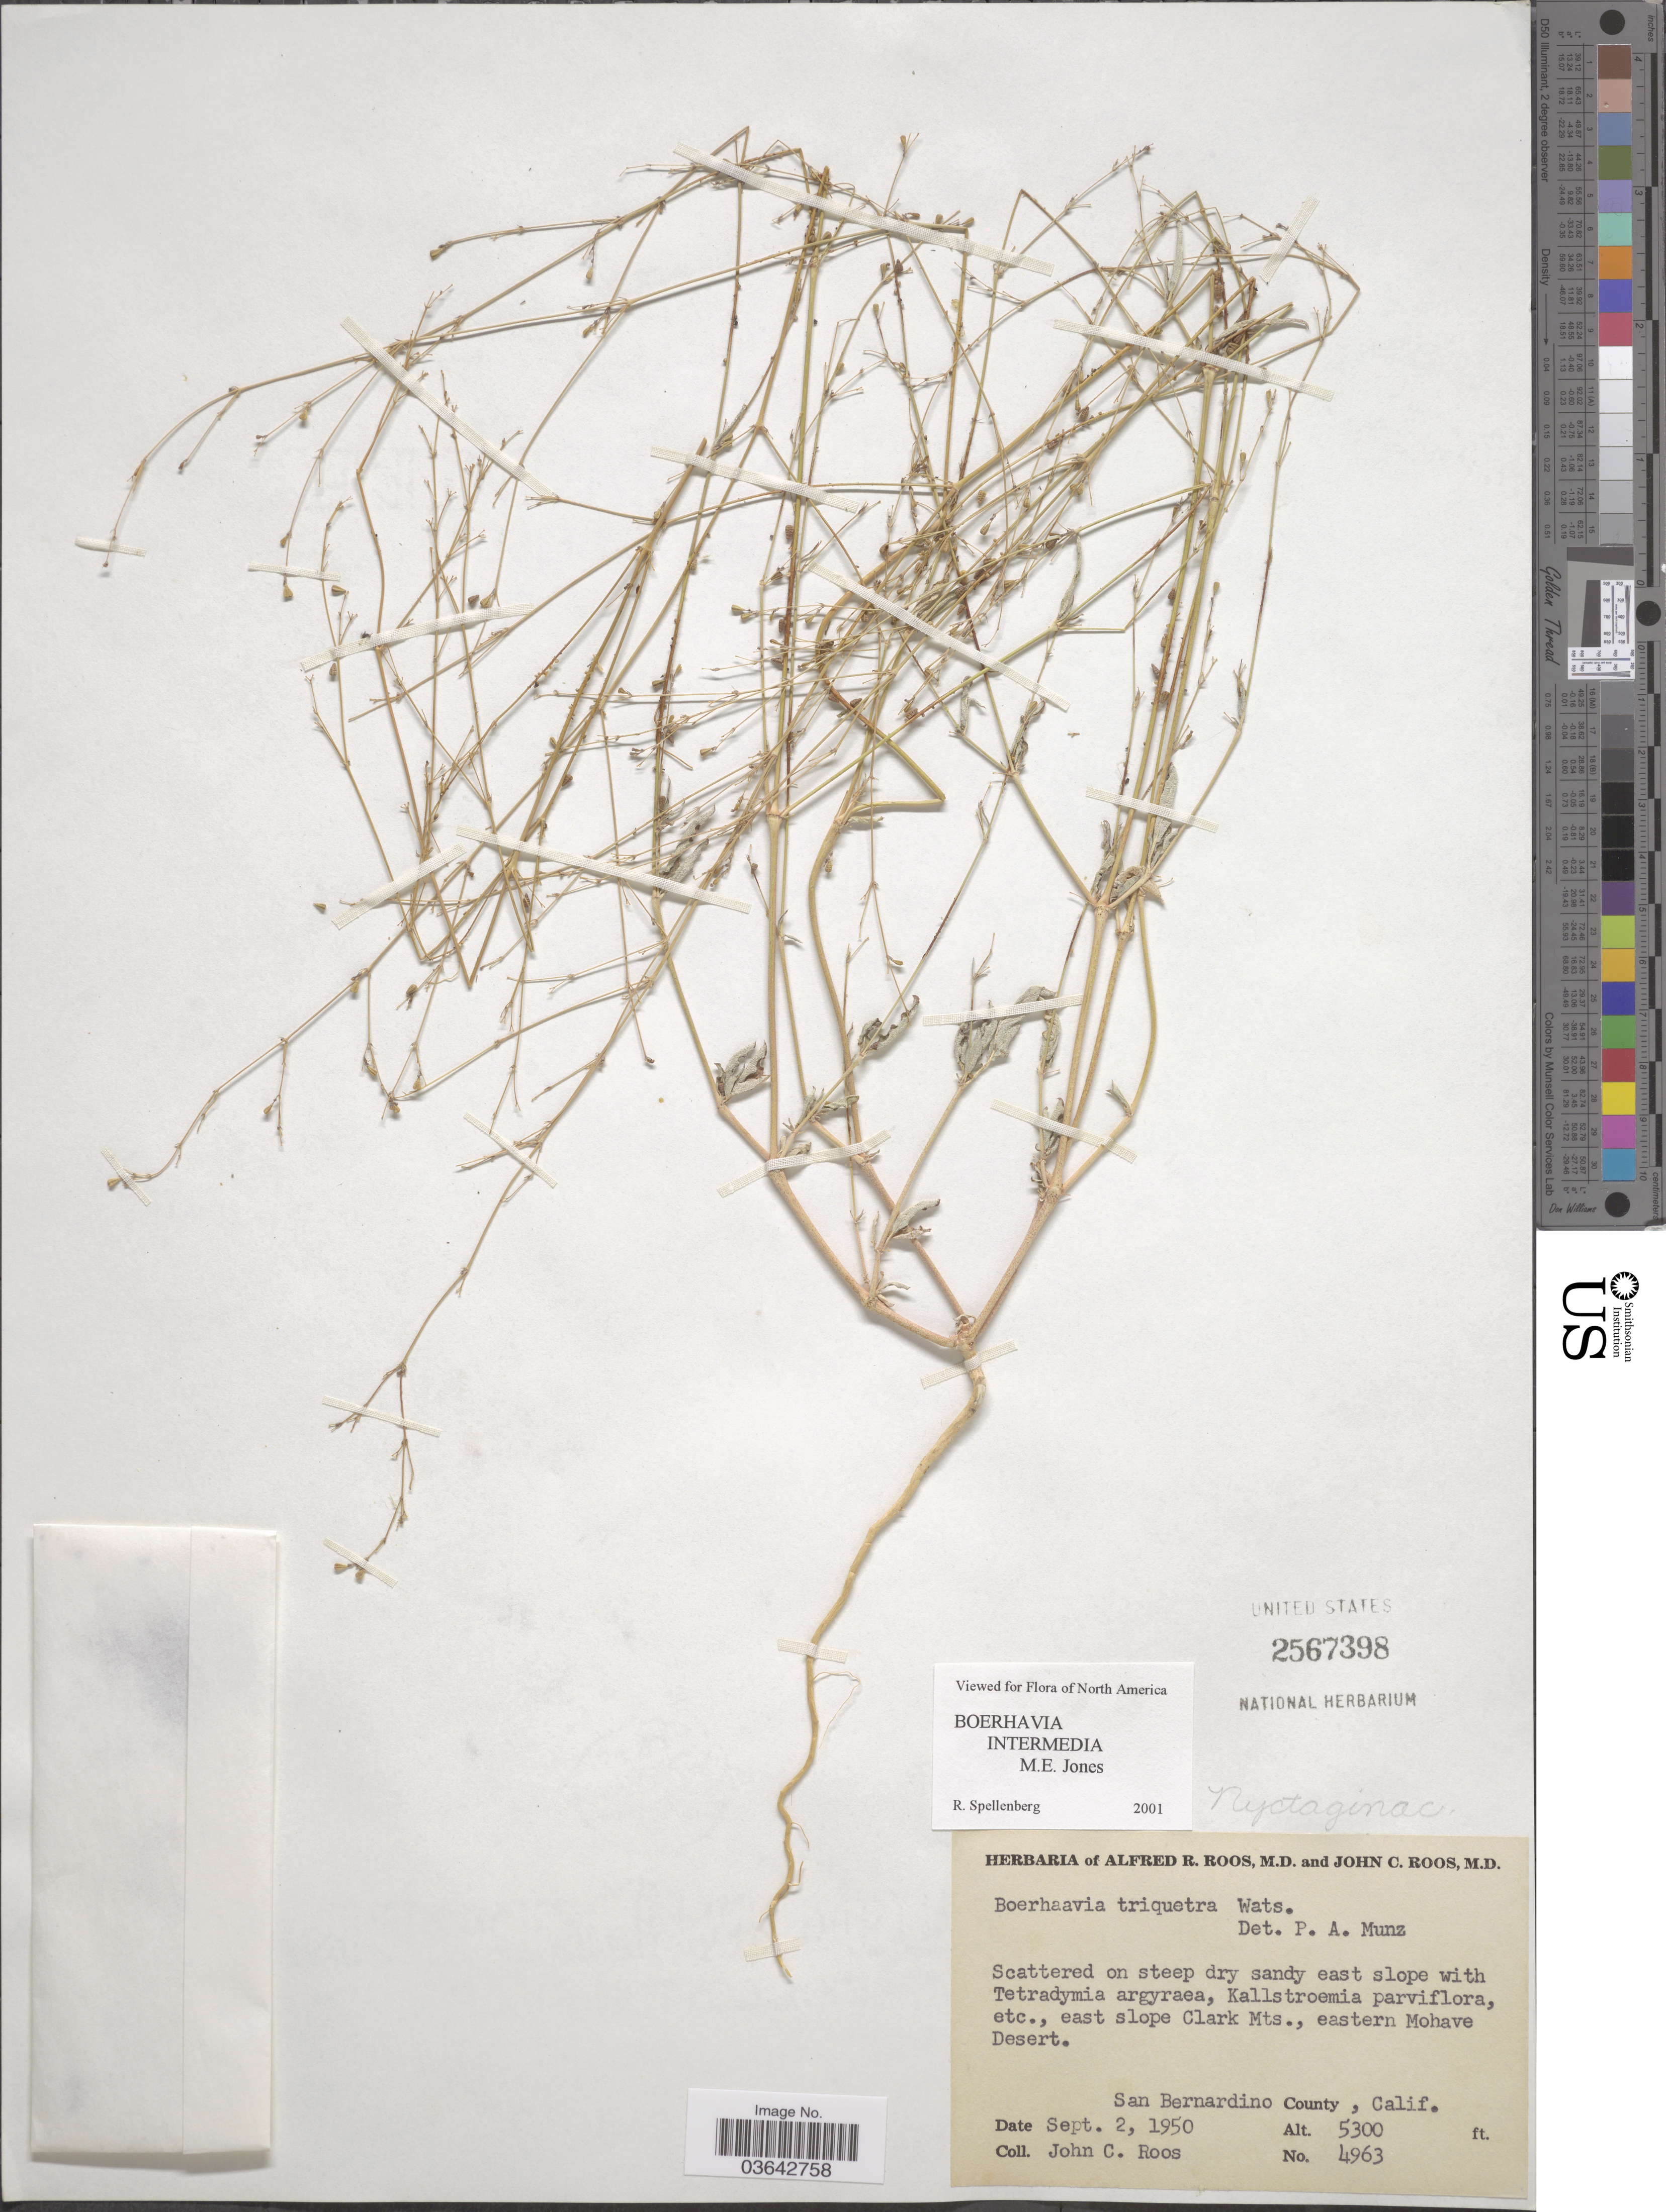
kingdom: Plantae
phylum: Tracheophyta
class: Magnoliopsida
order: Caryophyllales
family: Nyctaginaceae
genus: Boerhavia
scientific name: Boerhavia intermedia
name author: M.E. Jones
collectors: J. C. Roos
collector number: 4963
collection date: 1950-09-02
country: United States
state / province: California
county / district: San Bernardino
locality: East slope Clark Mts., eastern Mohave Desert. San Bernardino County.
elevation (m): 1615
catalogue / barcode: US 2567398